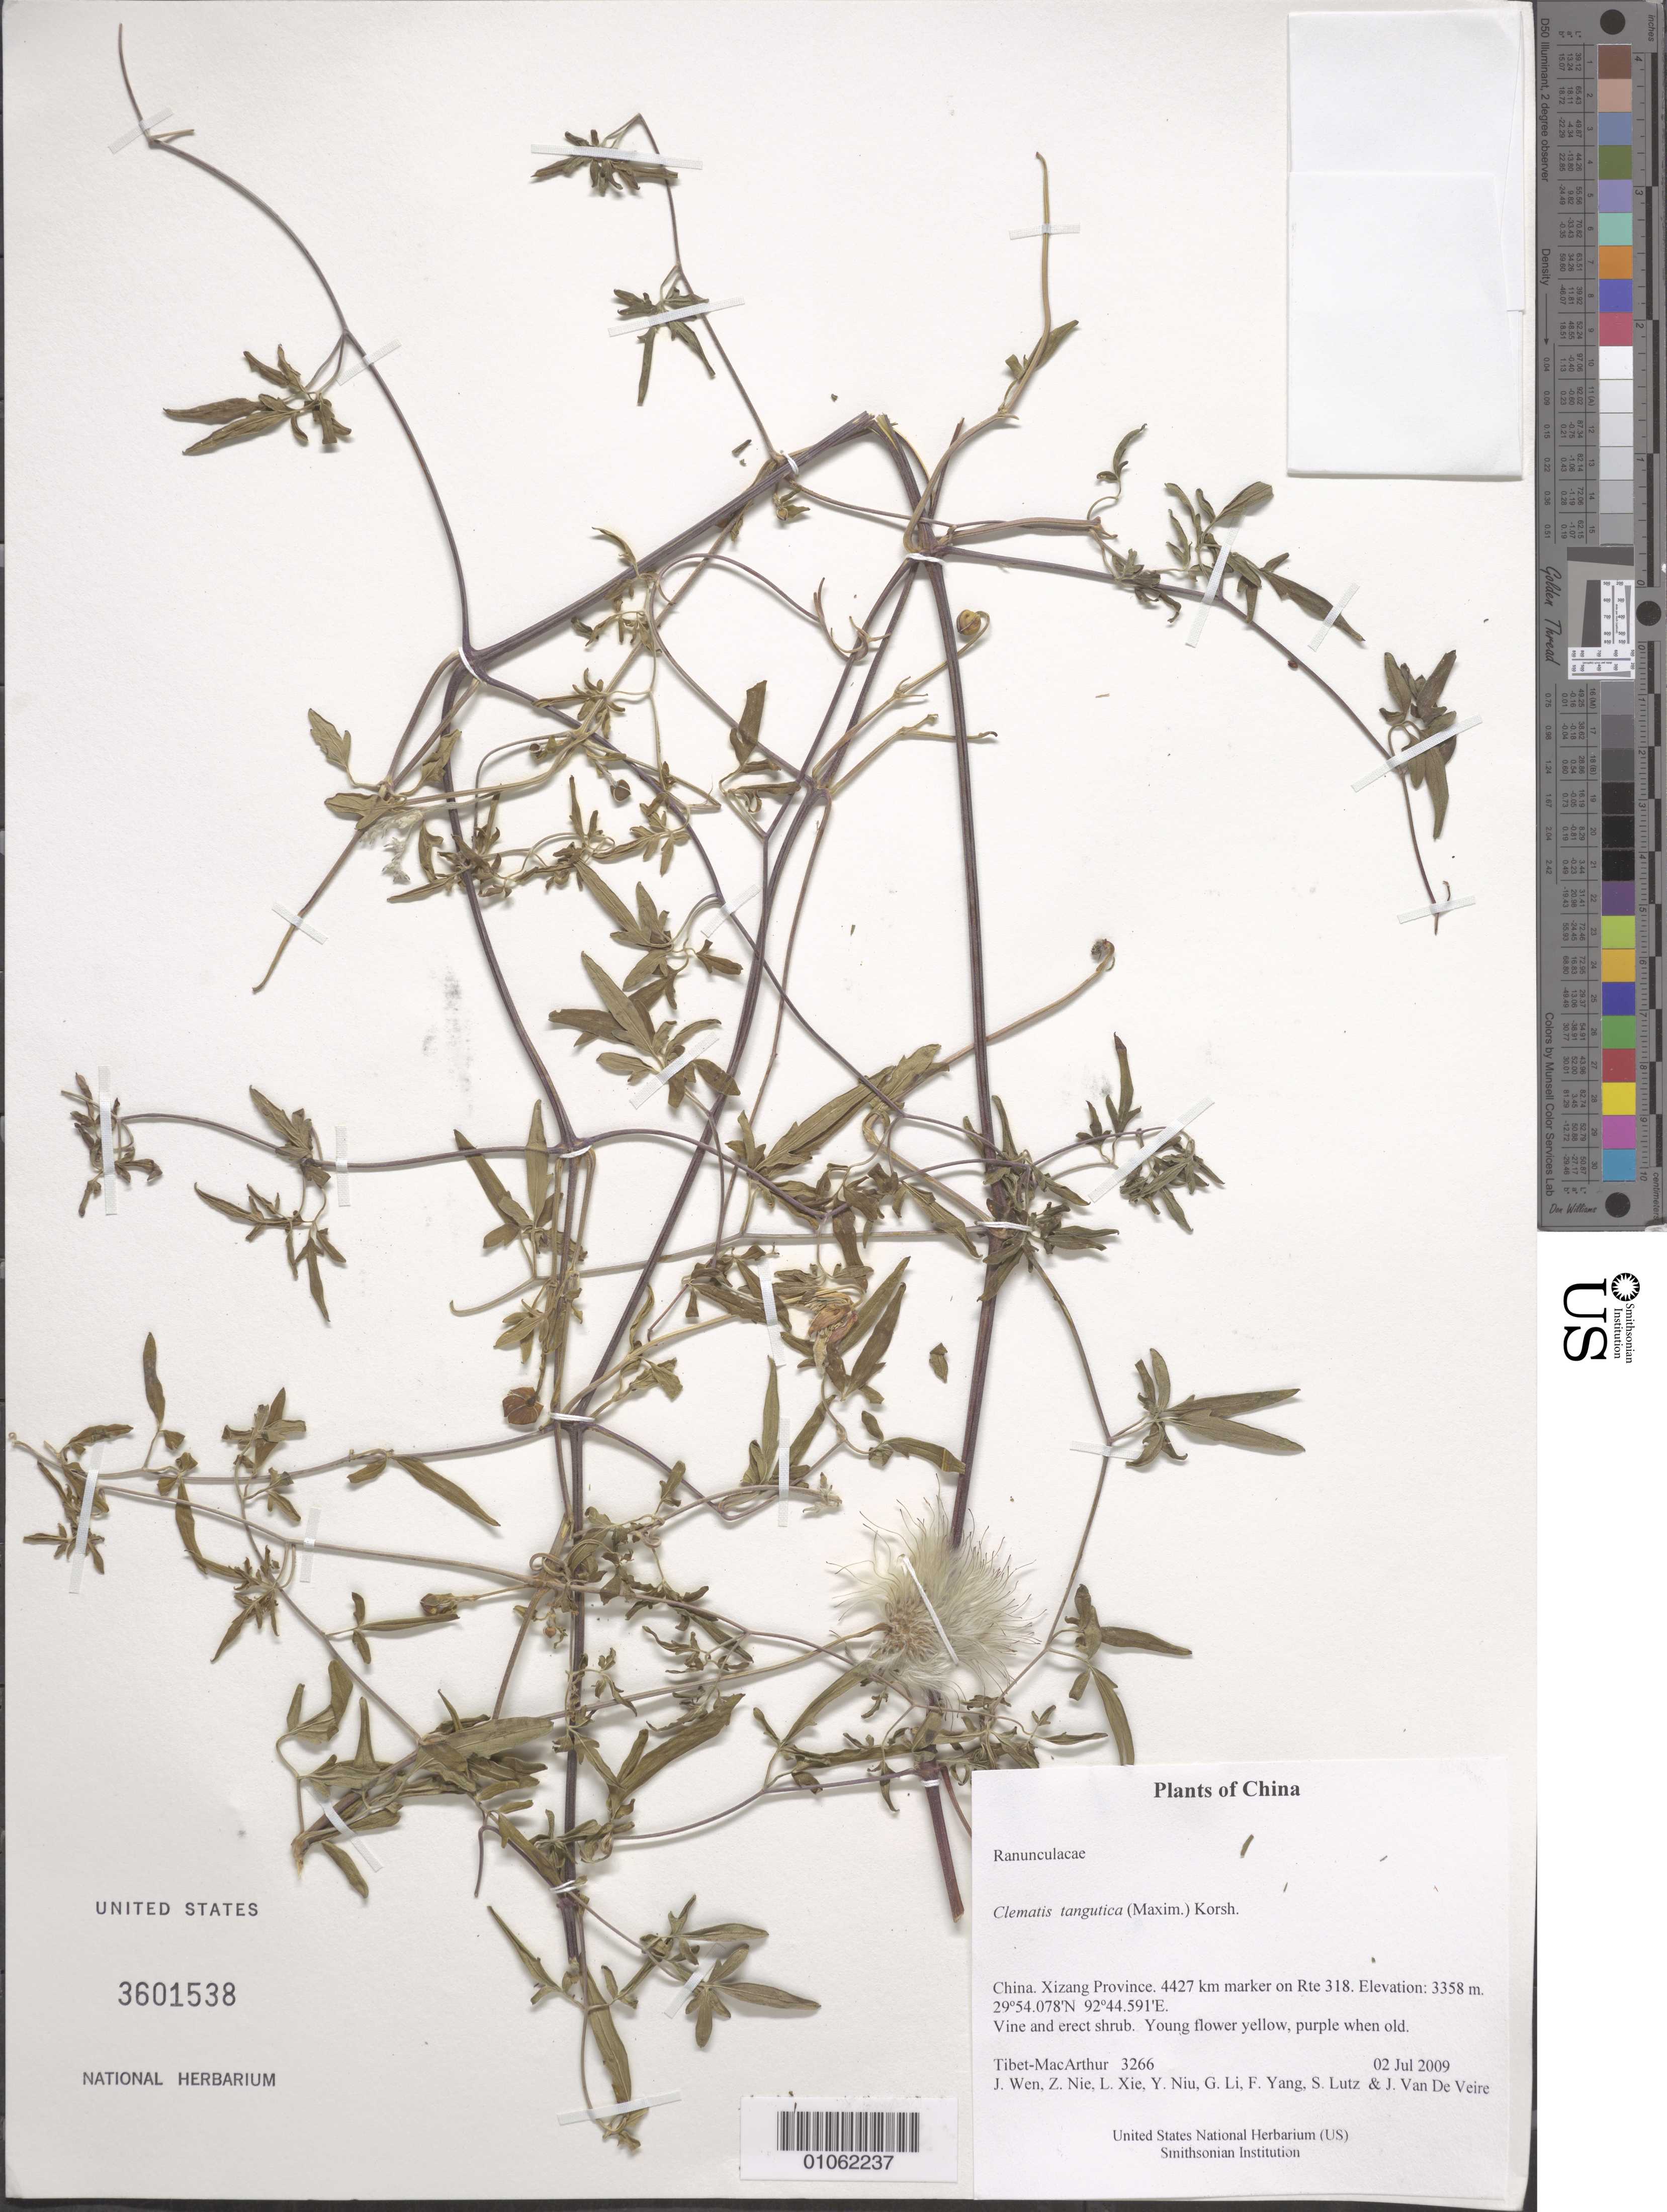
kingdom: Plantae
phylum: Tracheophyta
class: Magnoliopsida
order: Ranunculales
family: Ranunculaceae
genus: Clematis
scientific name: Clematis tangutica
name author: (Maxim.) Korsh.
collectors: Tibet-MacArthur, J. Wen, Z. Nie, L. Xie, Y. Niu, G. Li, F. Yang, S. Lutz & J. Van De Veire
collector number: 3266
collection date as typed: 02 Jul 2009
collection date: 2009-07-02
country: China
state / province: Xizang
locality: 4427 km marker on Rte 318.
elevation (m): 3358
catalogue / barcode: US 3601538